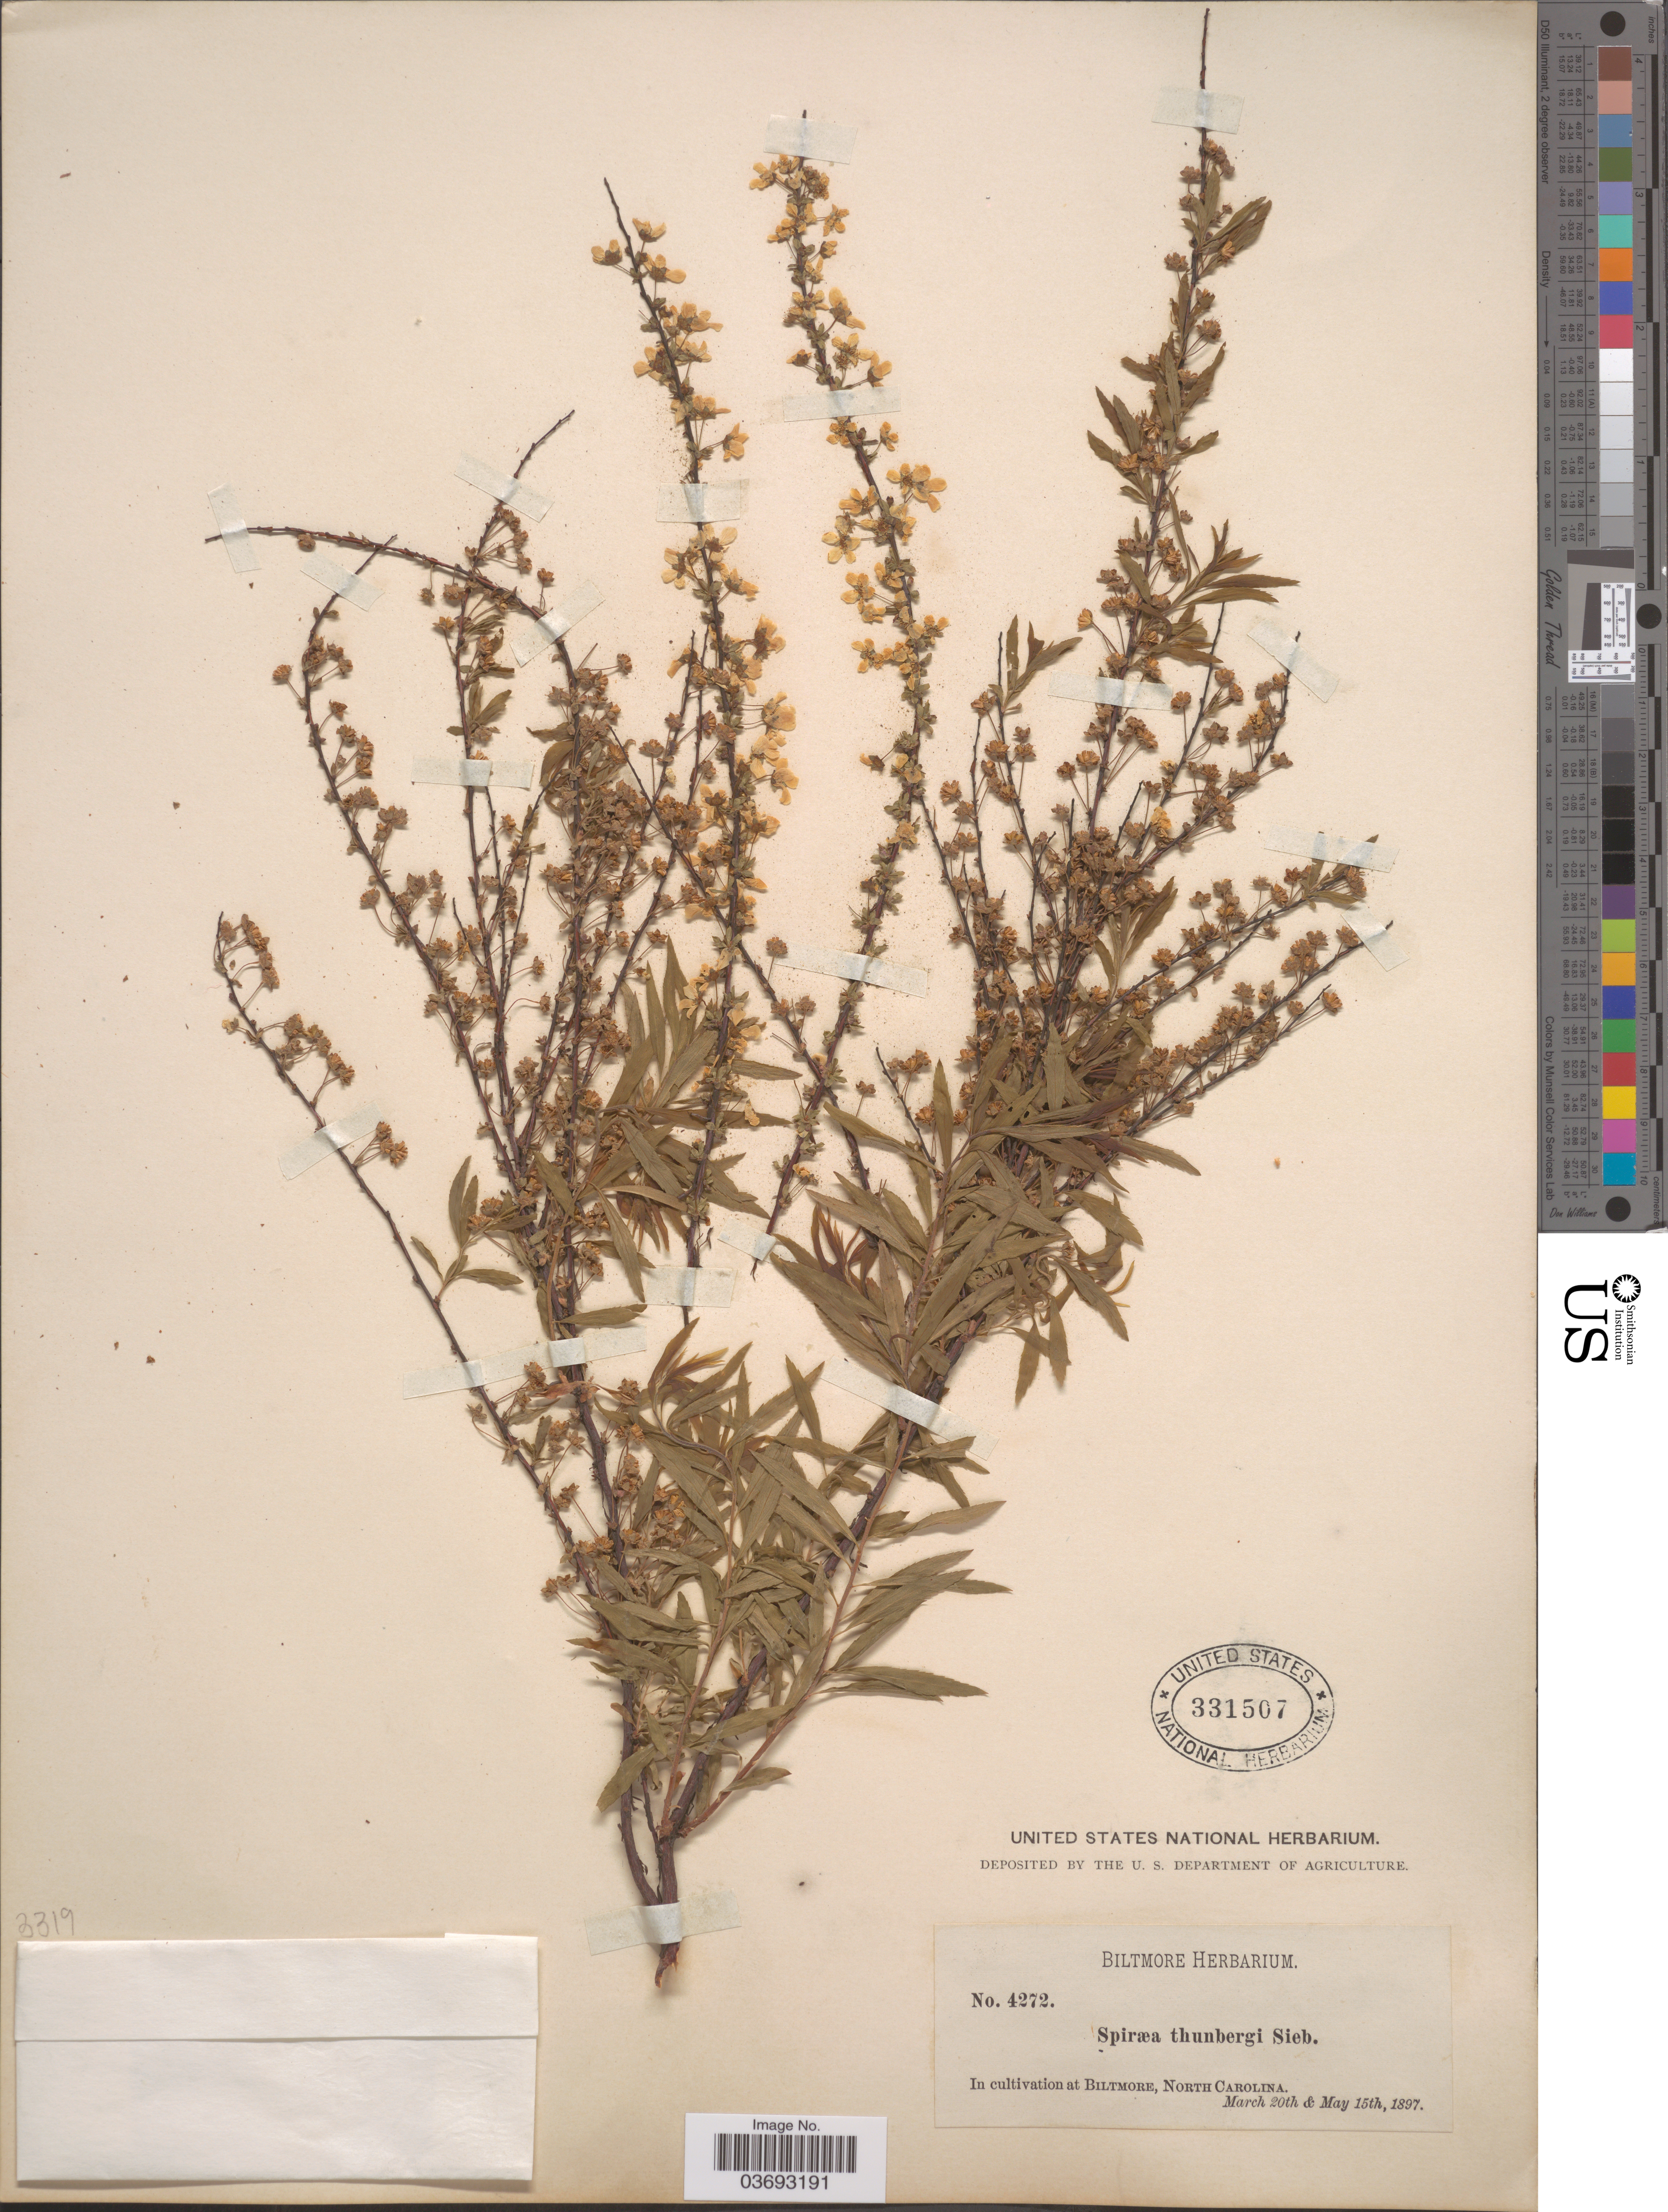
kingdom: Plantae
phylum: Tracheophyta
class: Magnoliopsida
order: Rosales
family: Rosaceae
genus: Spiraea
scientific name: Spiraea thunbergii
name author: Siebert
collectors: ex herb. Biltmore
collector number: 4272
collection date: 1897-03-20/1897-05-15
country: United States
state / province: North Carolina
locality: At Biltmore.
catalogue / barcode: US 331507